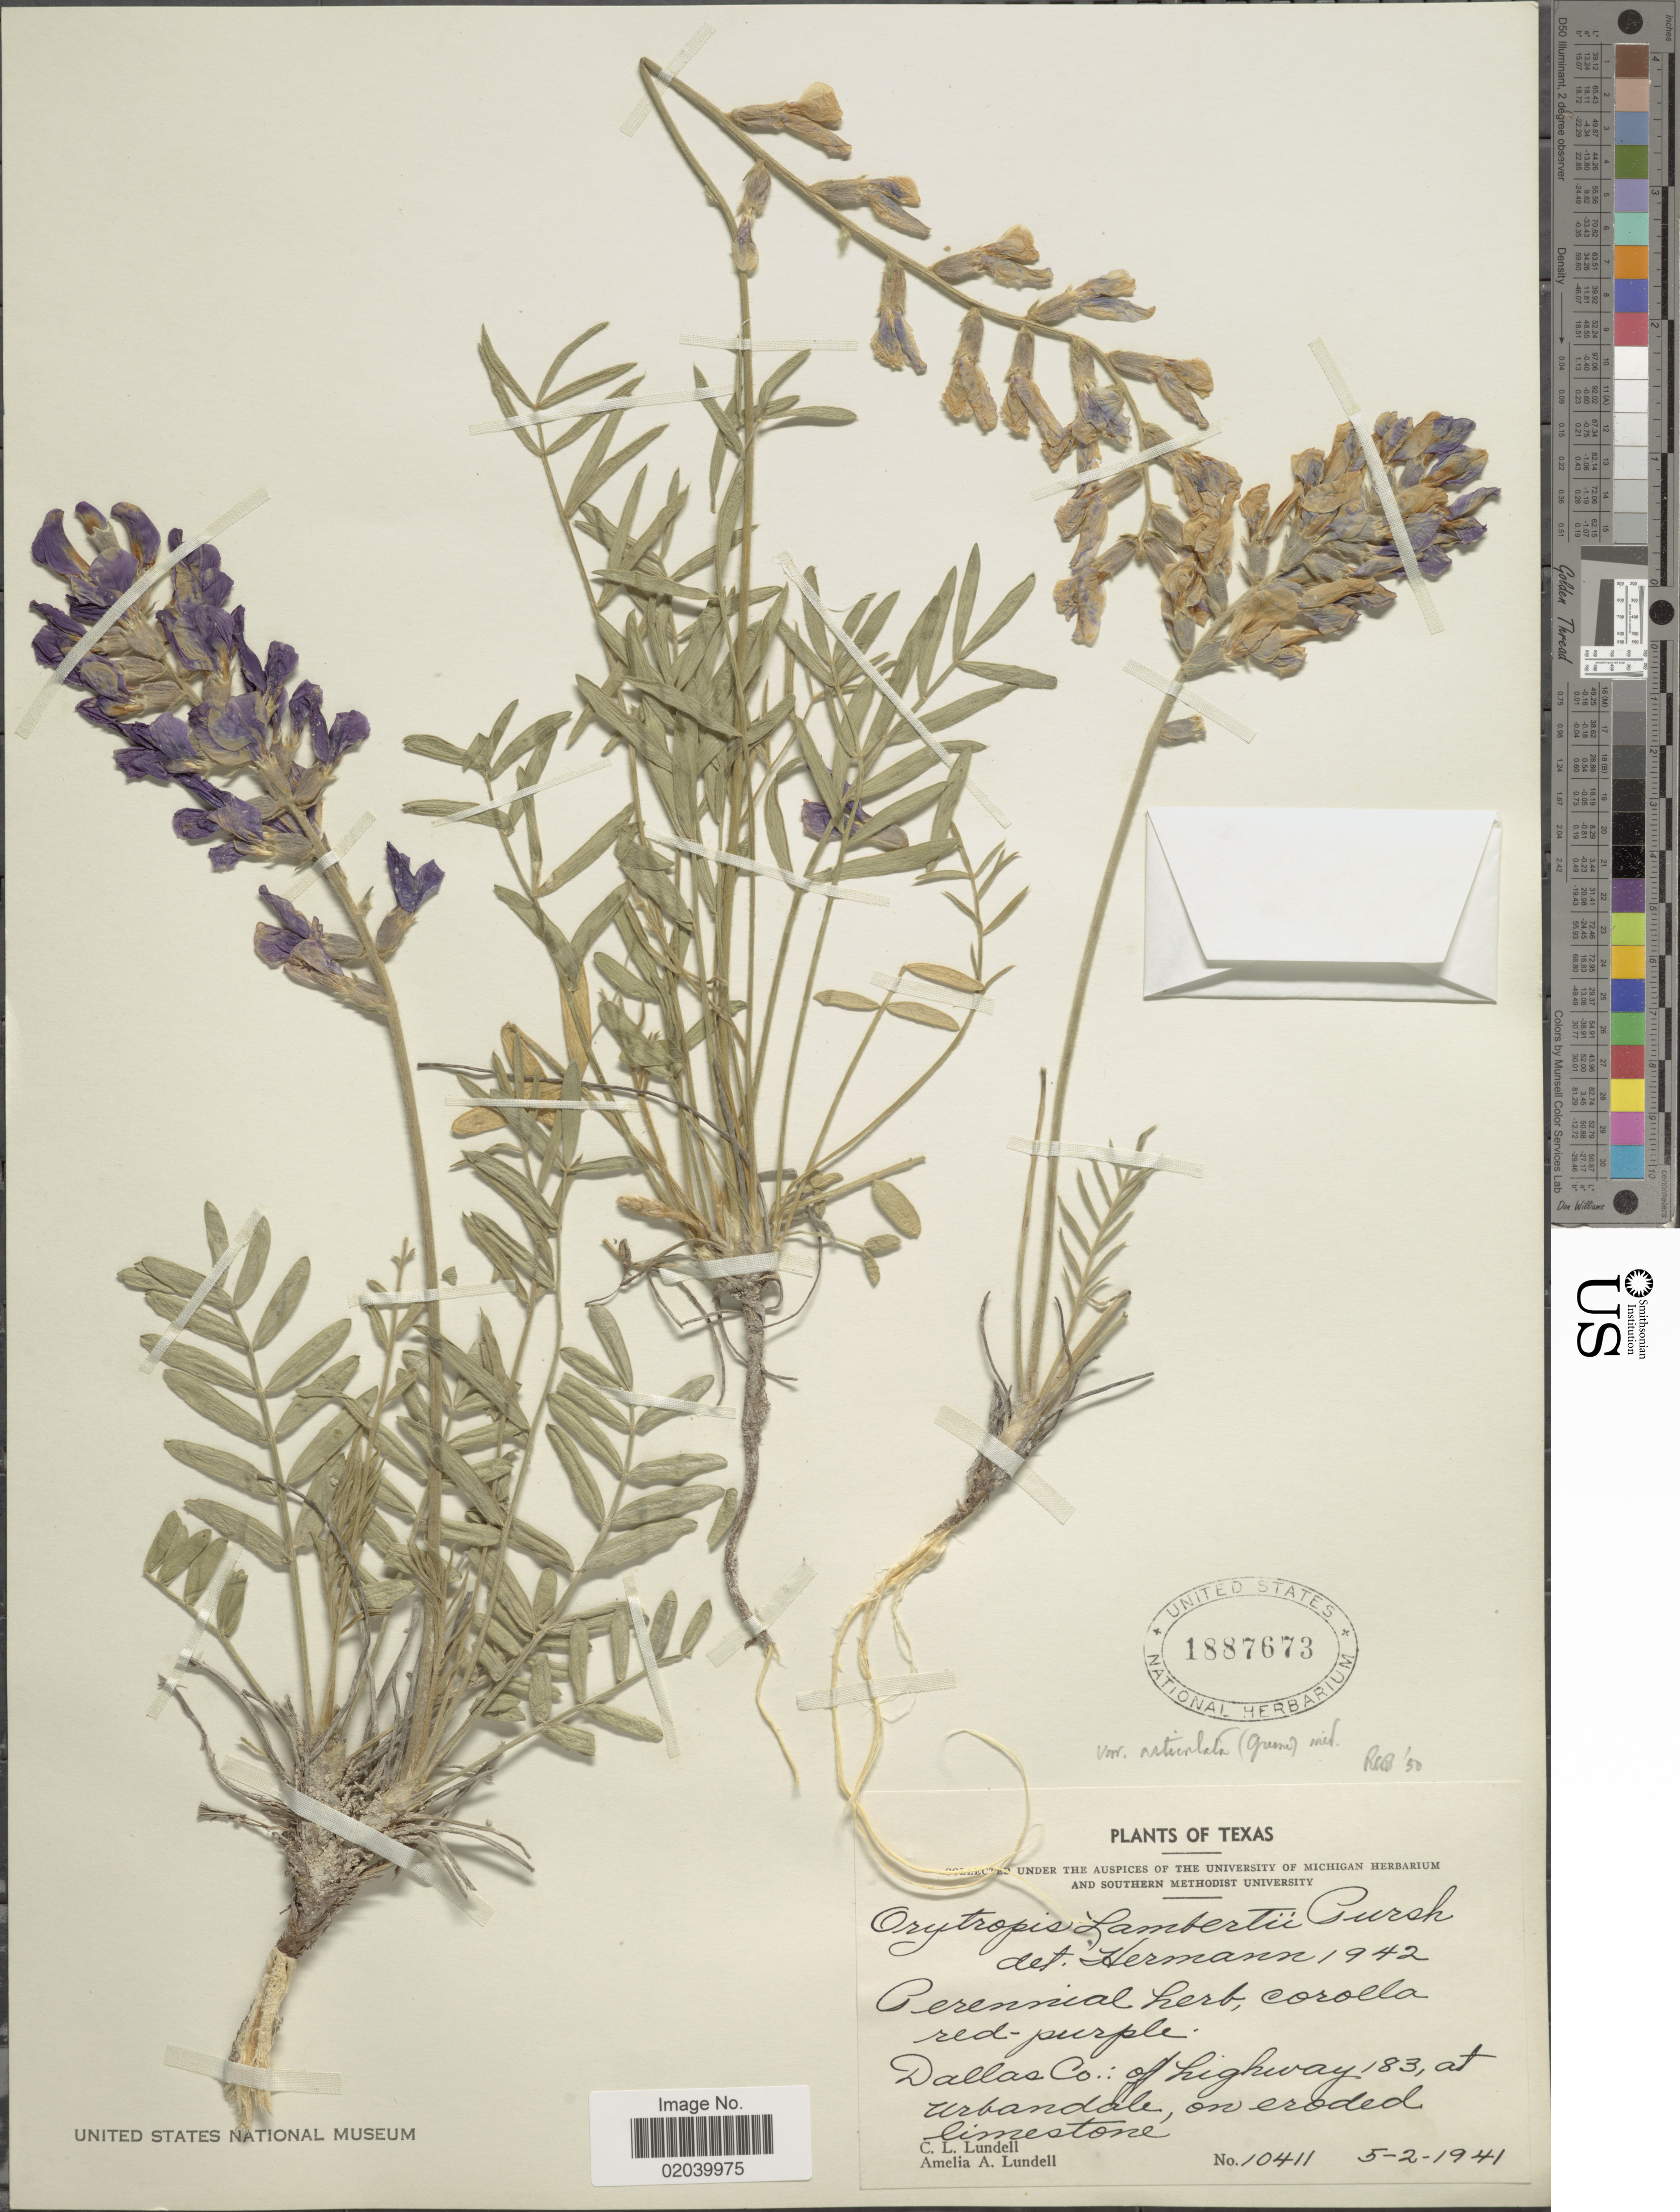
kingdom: Plantae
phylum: Tracheophyta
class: Magnoliopsida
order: Fabales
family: Fabaceae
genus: Oxytropis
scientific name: Oxytropis lambertii var. articulata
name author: (Greene) Barneby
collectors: C. L. Lundell & A. A. Lundell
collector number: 10411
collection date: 1941-05-02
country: United States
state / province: Texas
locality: Dallas Co.: of highway 183, at urbandale, on eroded limestone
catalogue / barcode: US 1887673